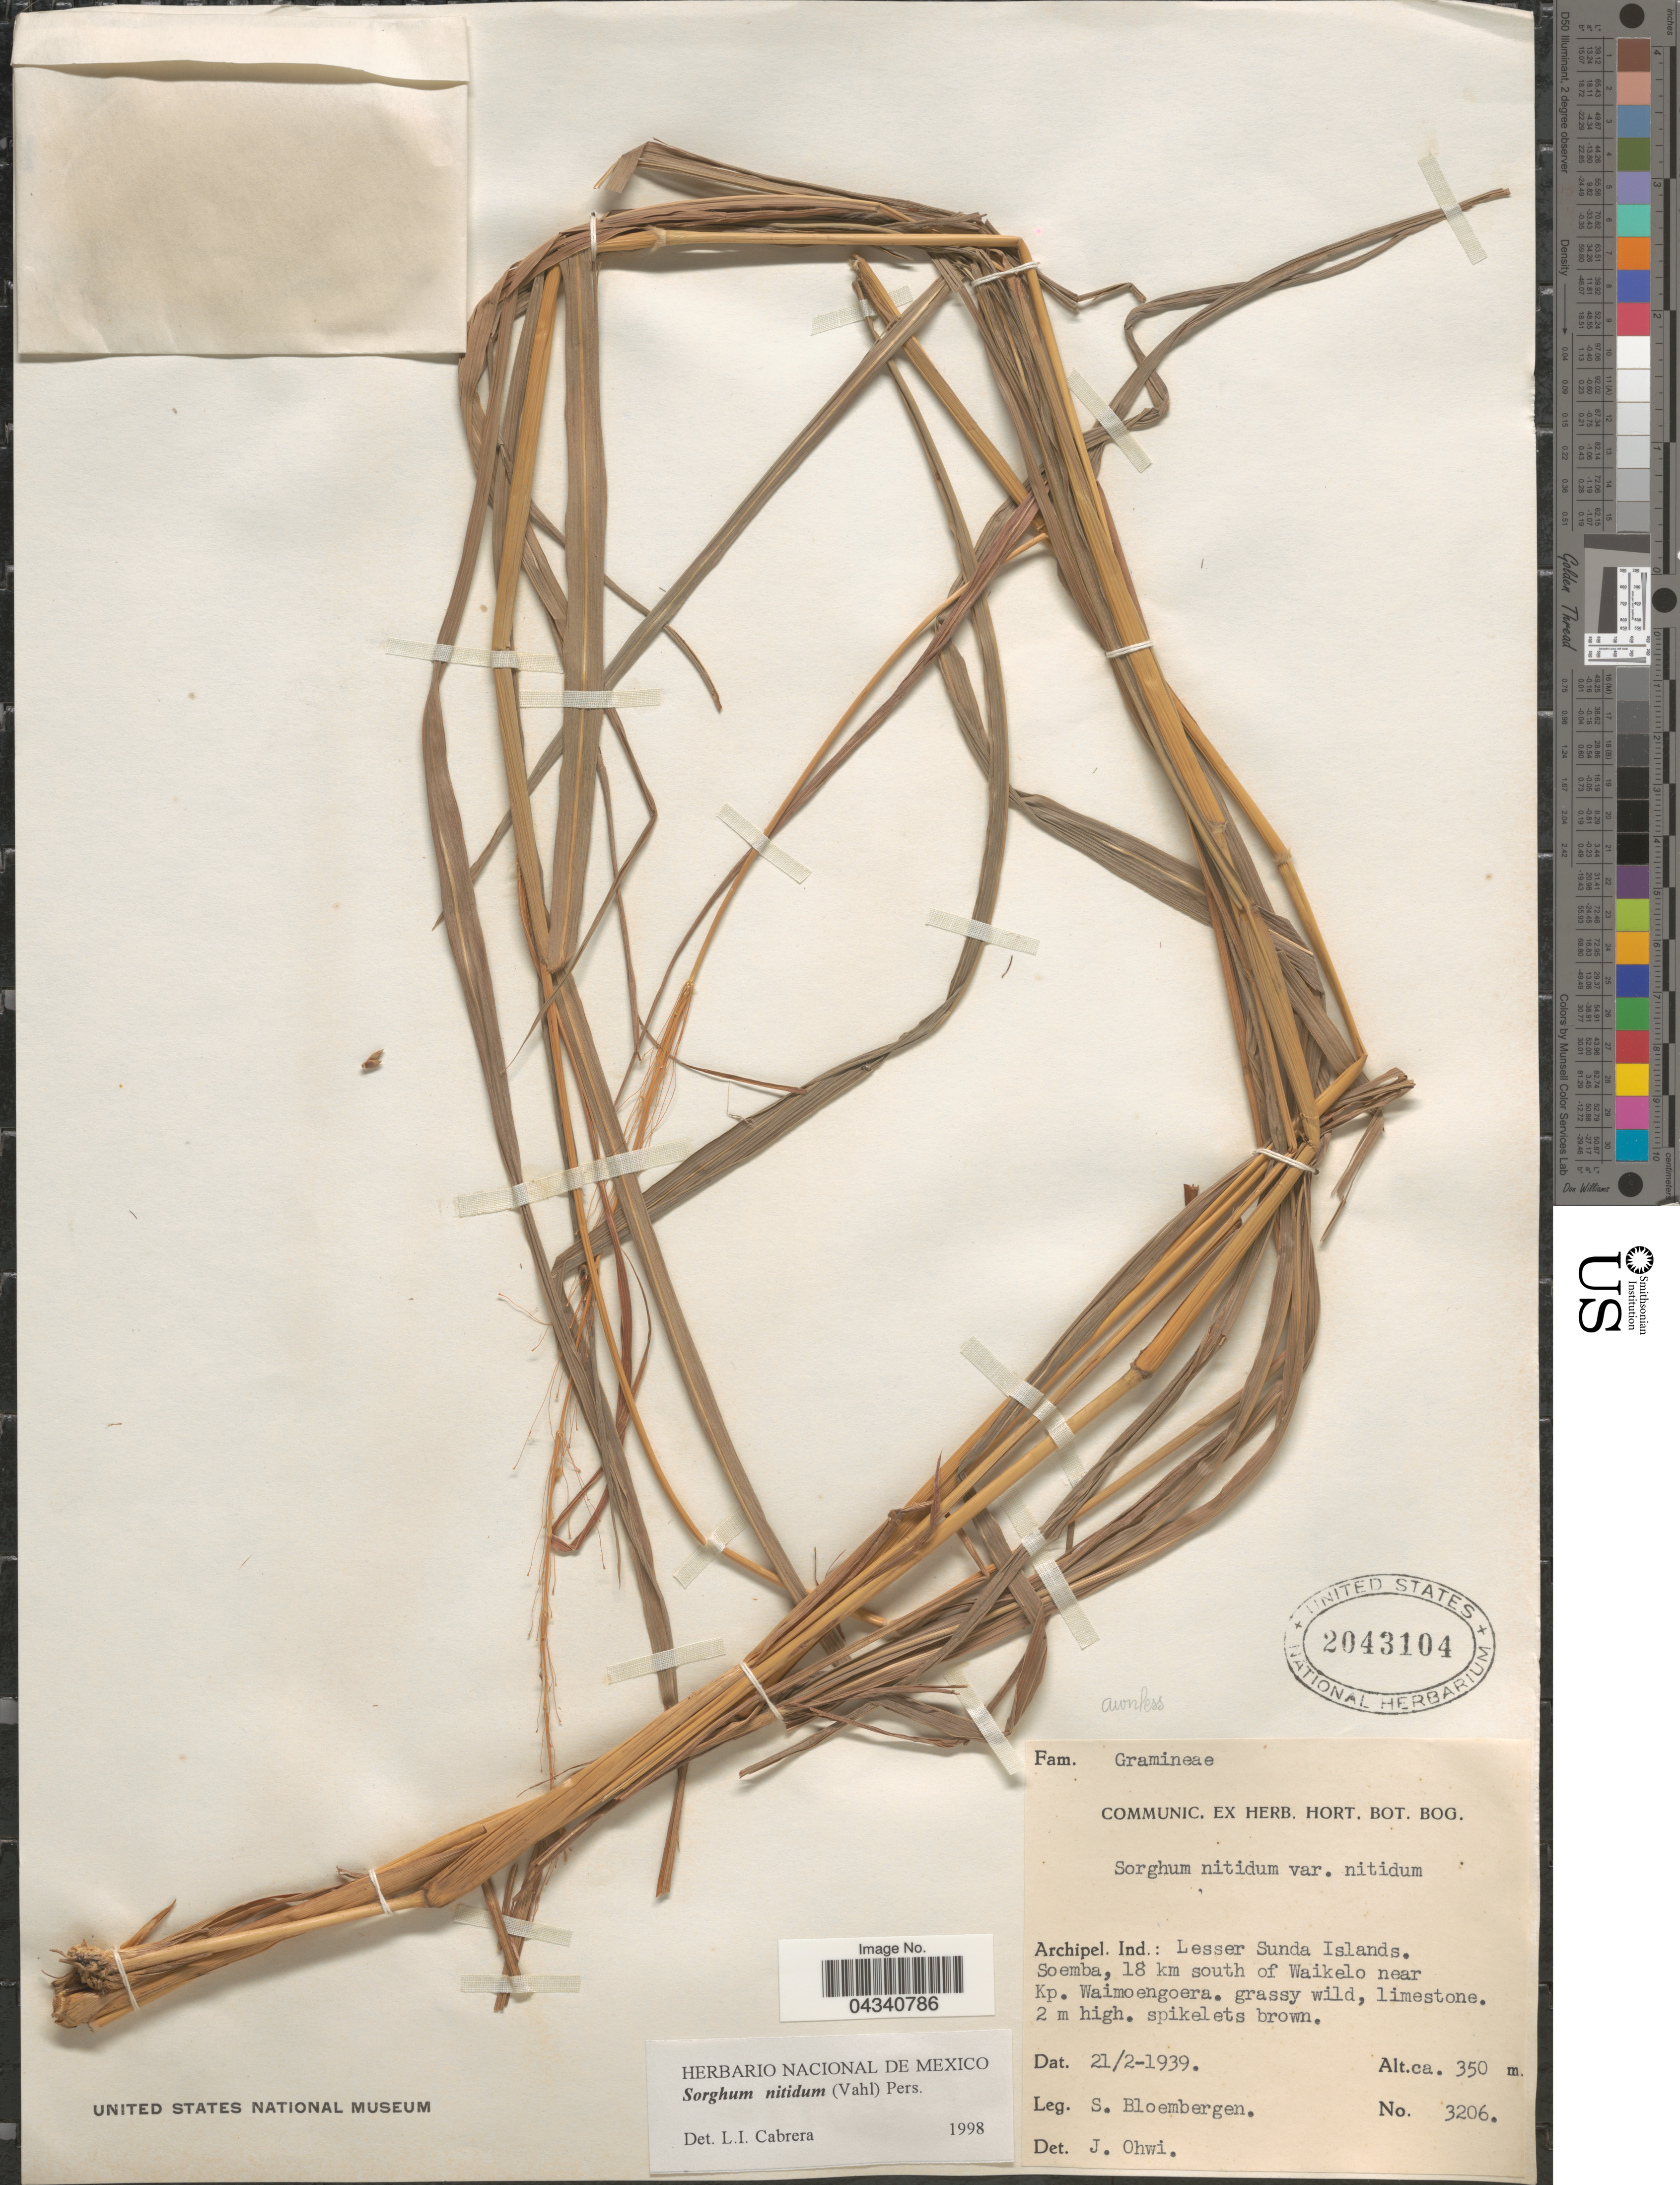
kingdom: Plantae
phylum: Tracheophyta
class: Liliopsida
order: Poales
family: Poaceae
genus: Sorghum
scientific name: Sorghum nitidum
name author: (Vahl) Pers.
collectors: S. Bloembergen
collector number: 3206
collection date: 1939-02-21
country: Indonesia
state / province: Nusa Tenggara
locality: Archipel. Ind.: Lesser Sunda Islands. Soemba, 18 km south of Waikelo near Kp. Waimoengoera.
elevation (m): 350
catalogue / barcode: US 2043104